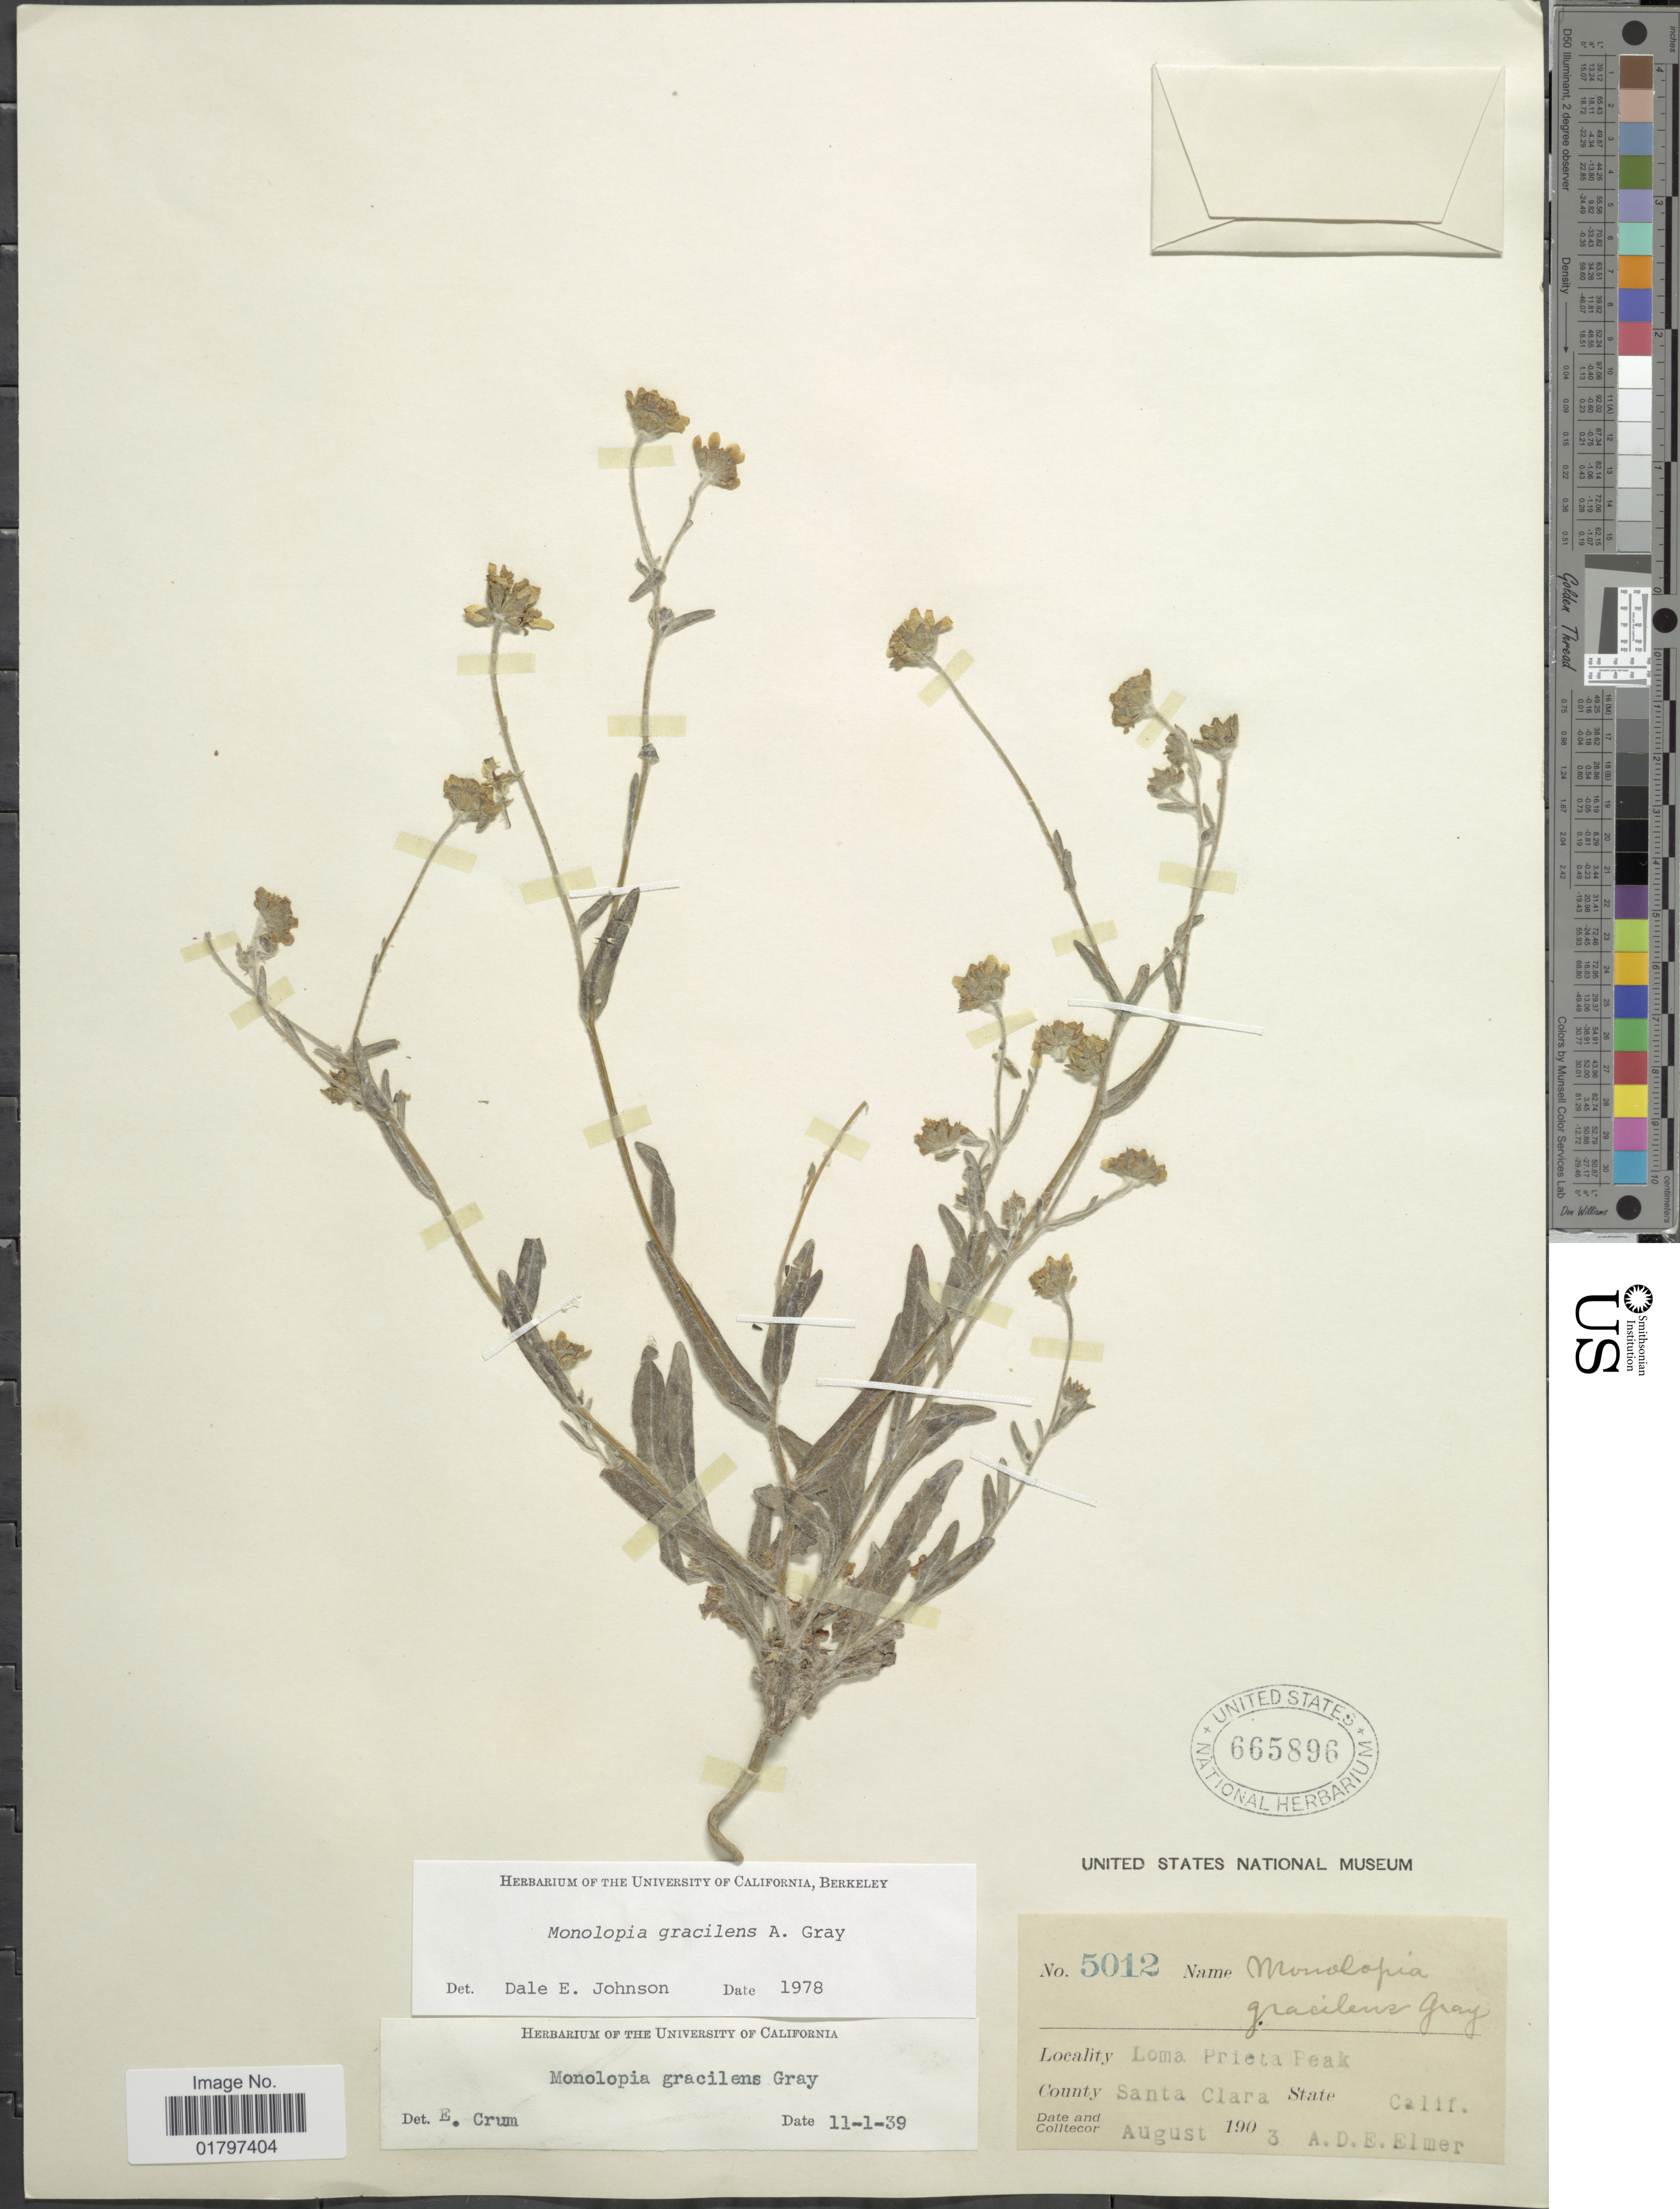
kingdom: Plantae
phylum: Tracheophyta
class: Magnoliopsida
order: Asterales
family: Asteraceae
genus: Monolopia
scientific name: Monolopia gracilens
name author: A. Gray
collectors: A. D. E. Elmer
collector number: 5012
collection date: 1903-08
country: United States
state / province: California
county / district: Santa Clara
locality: Loma Prieta Peak. County Santa Clara. State Calif.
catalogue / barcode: US 665896